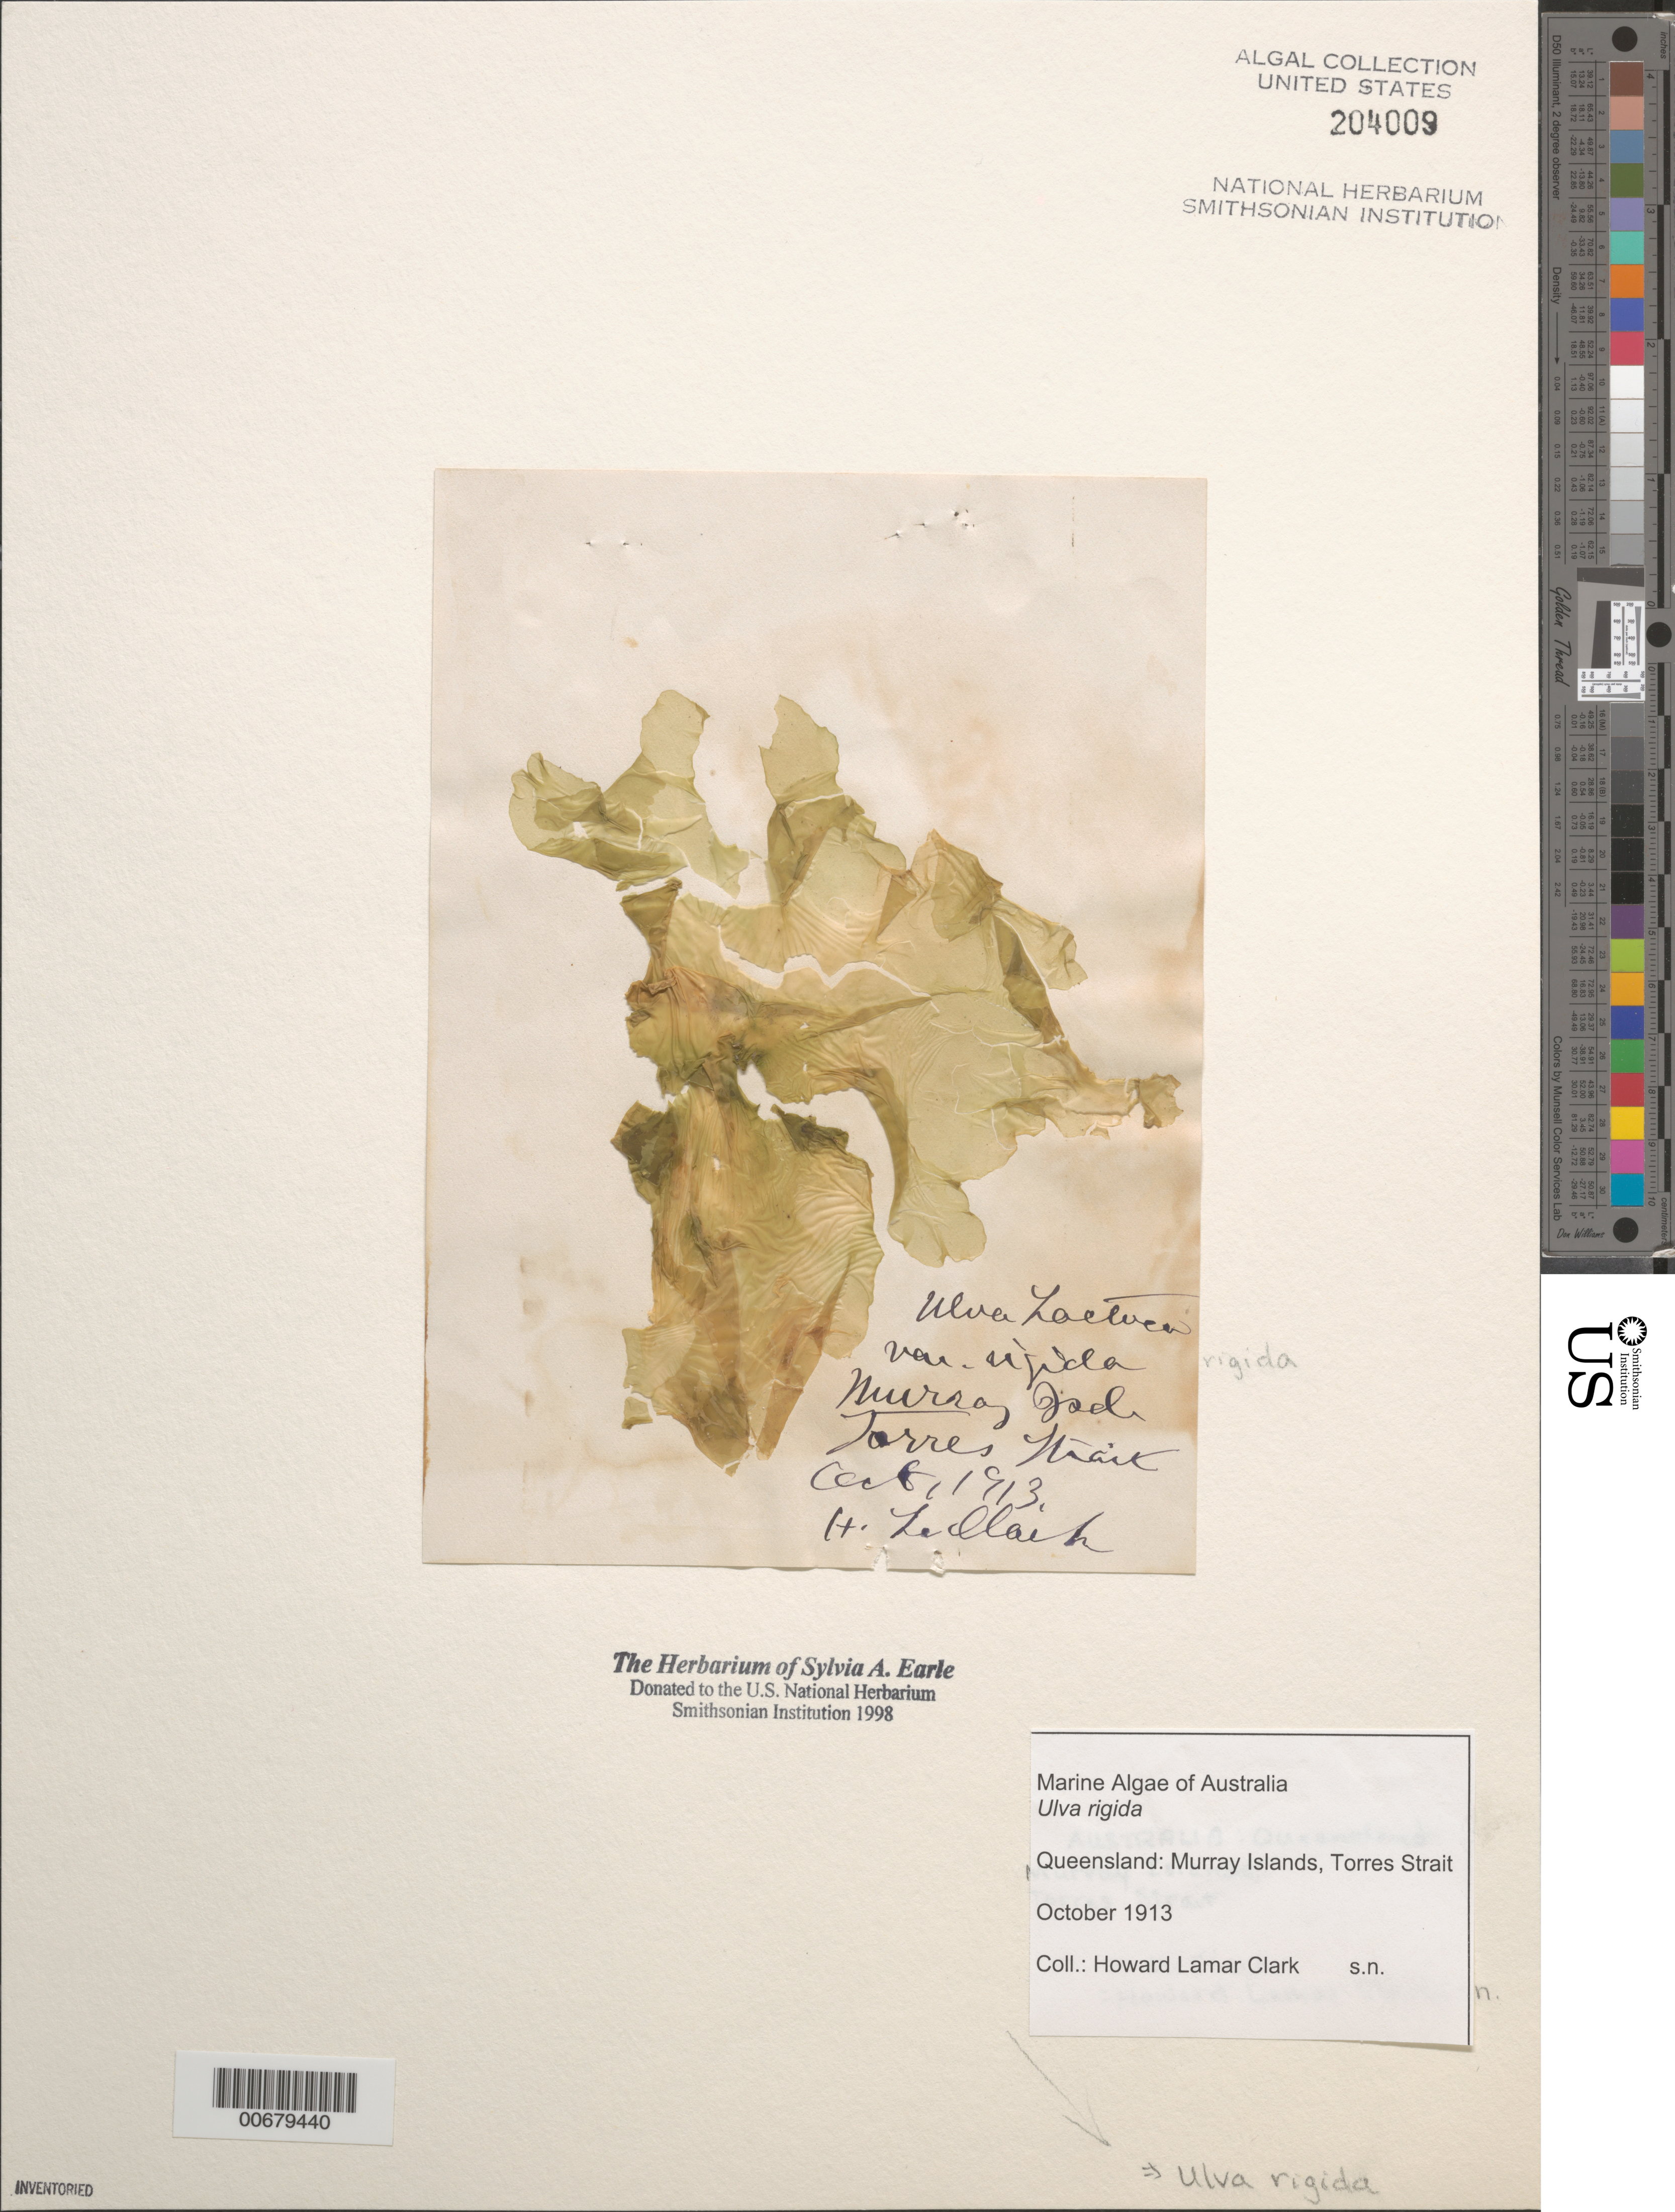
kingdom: Plantae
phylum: Chlorophyta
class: Ulvophyceae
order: Ulvales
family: Ulvaceae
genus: Ulva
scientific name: Ulva rigida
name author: C. Agardh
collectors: H. L. Clark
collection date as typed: Oct 1913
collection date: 1913-10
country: Australia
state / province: Queensland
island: Murray Islands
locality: Torres Strait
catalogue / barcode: US 204009